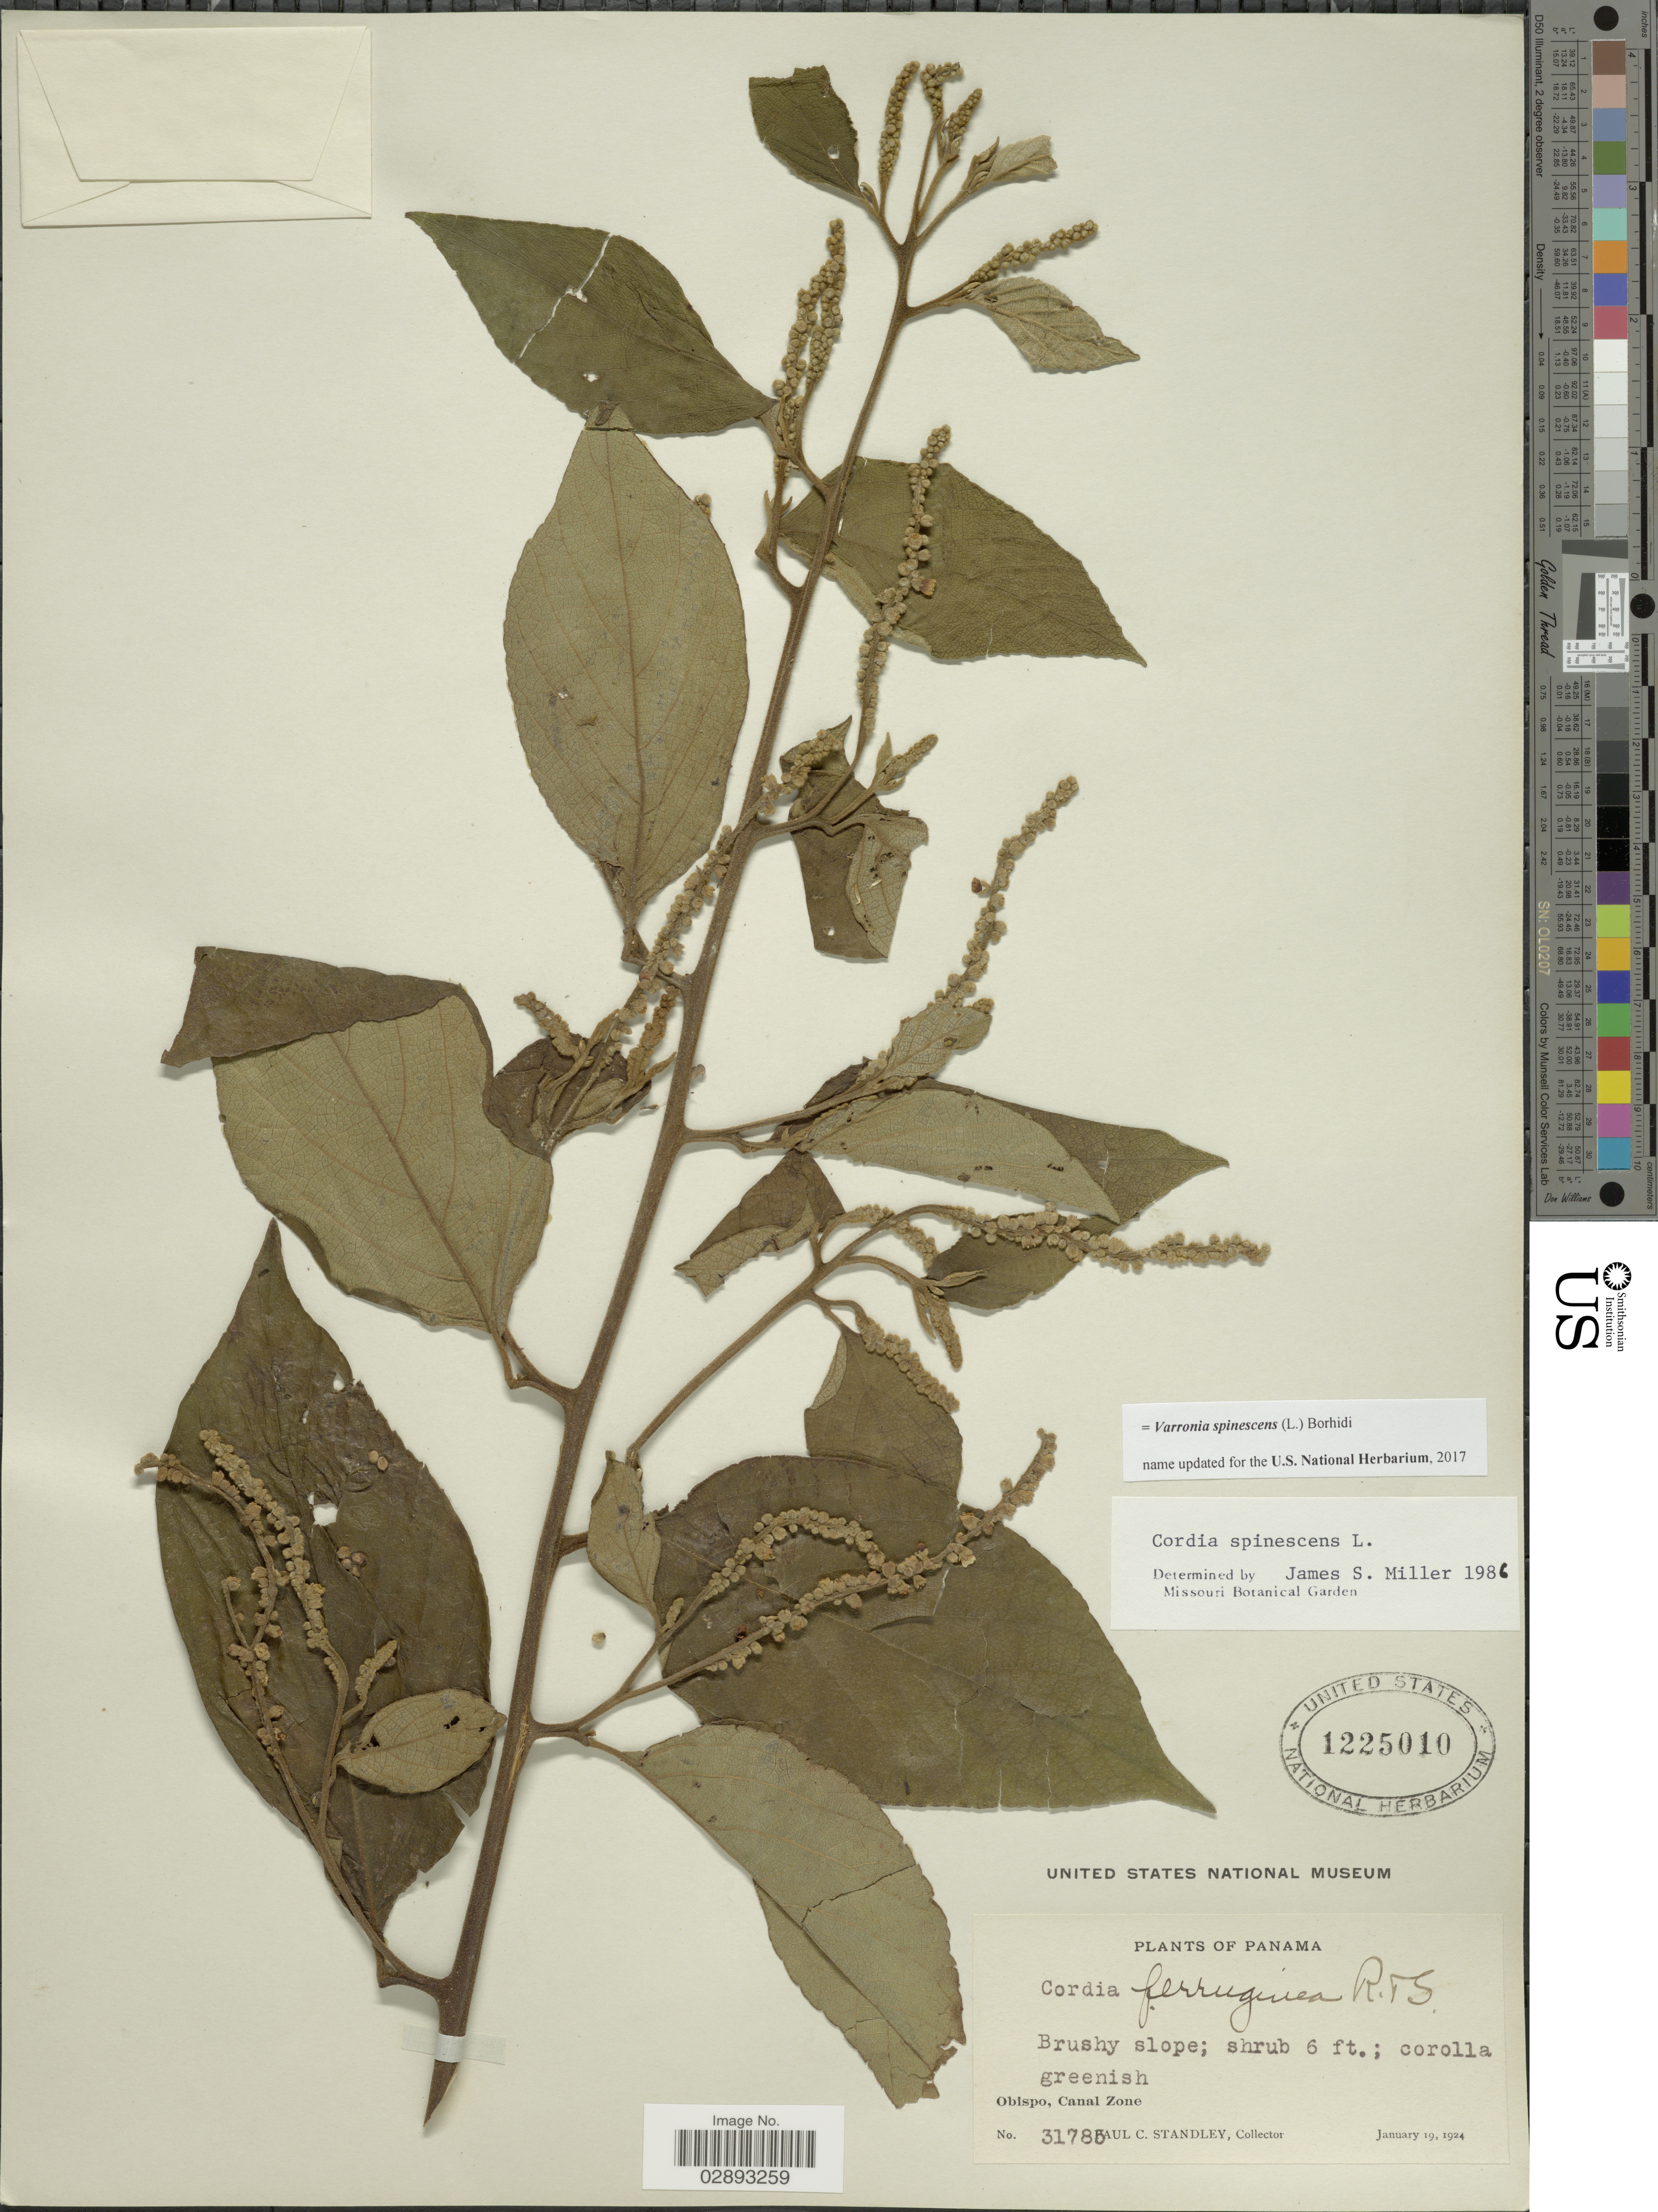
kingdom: Plantae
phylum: Tracheophyta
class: Magnoliopsida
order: Boraginales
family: Cordiaceae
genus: Varronia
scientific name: Varronia spinescens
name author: (L.) Borhidi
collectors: P. C. Standley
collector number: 31785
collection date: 1924-01-19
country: Panama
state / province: Colón / Panamá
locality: Obispo, Canal Zone.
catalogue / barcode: US 1225010